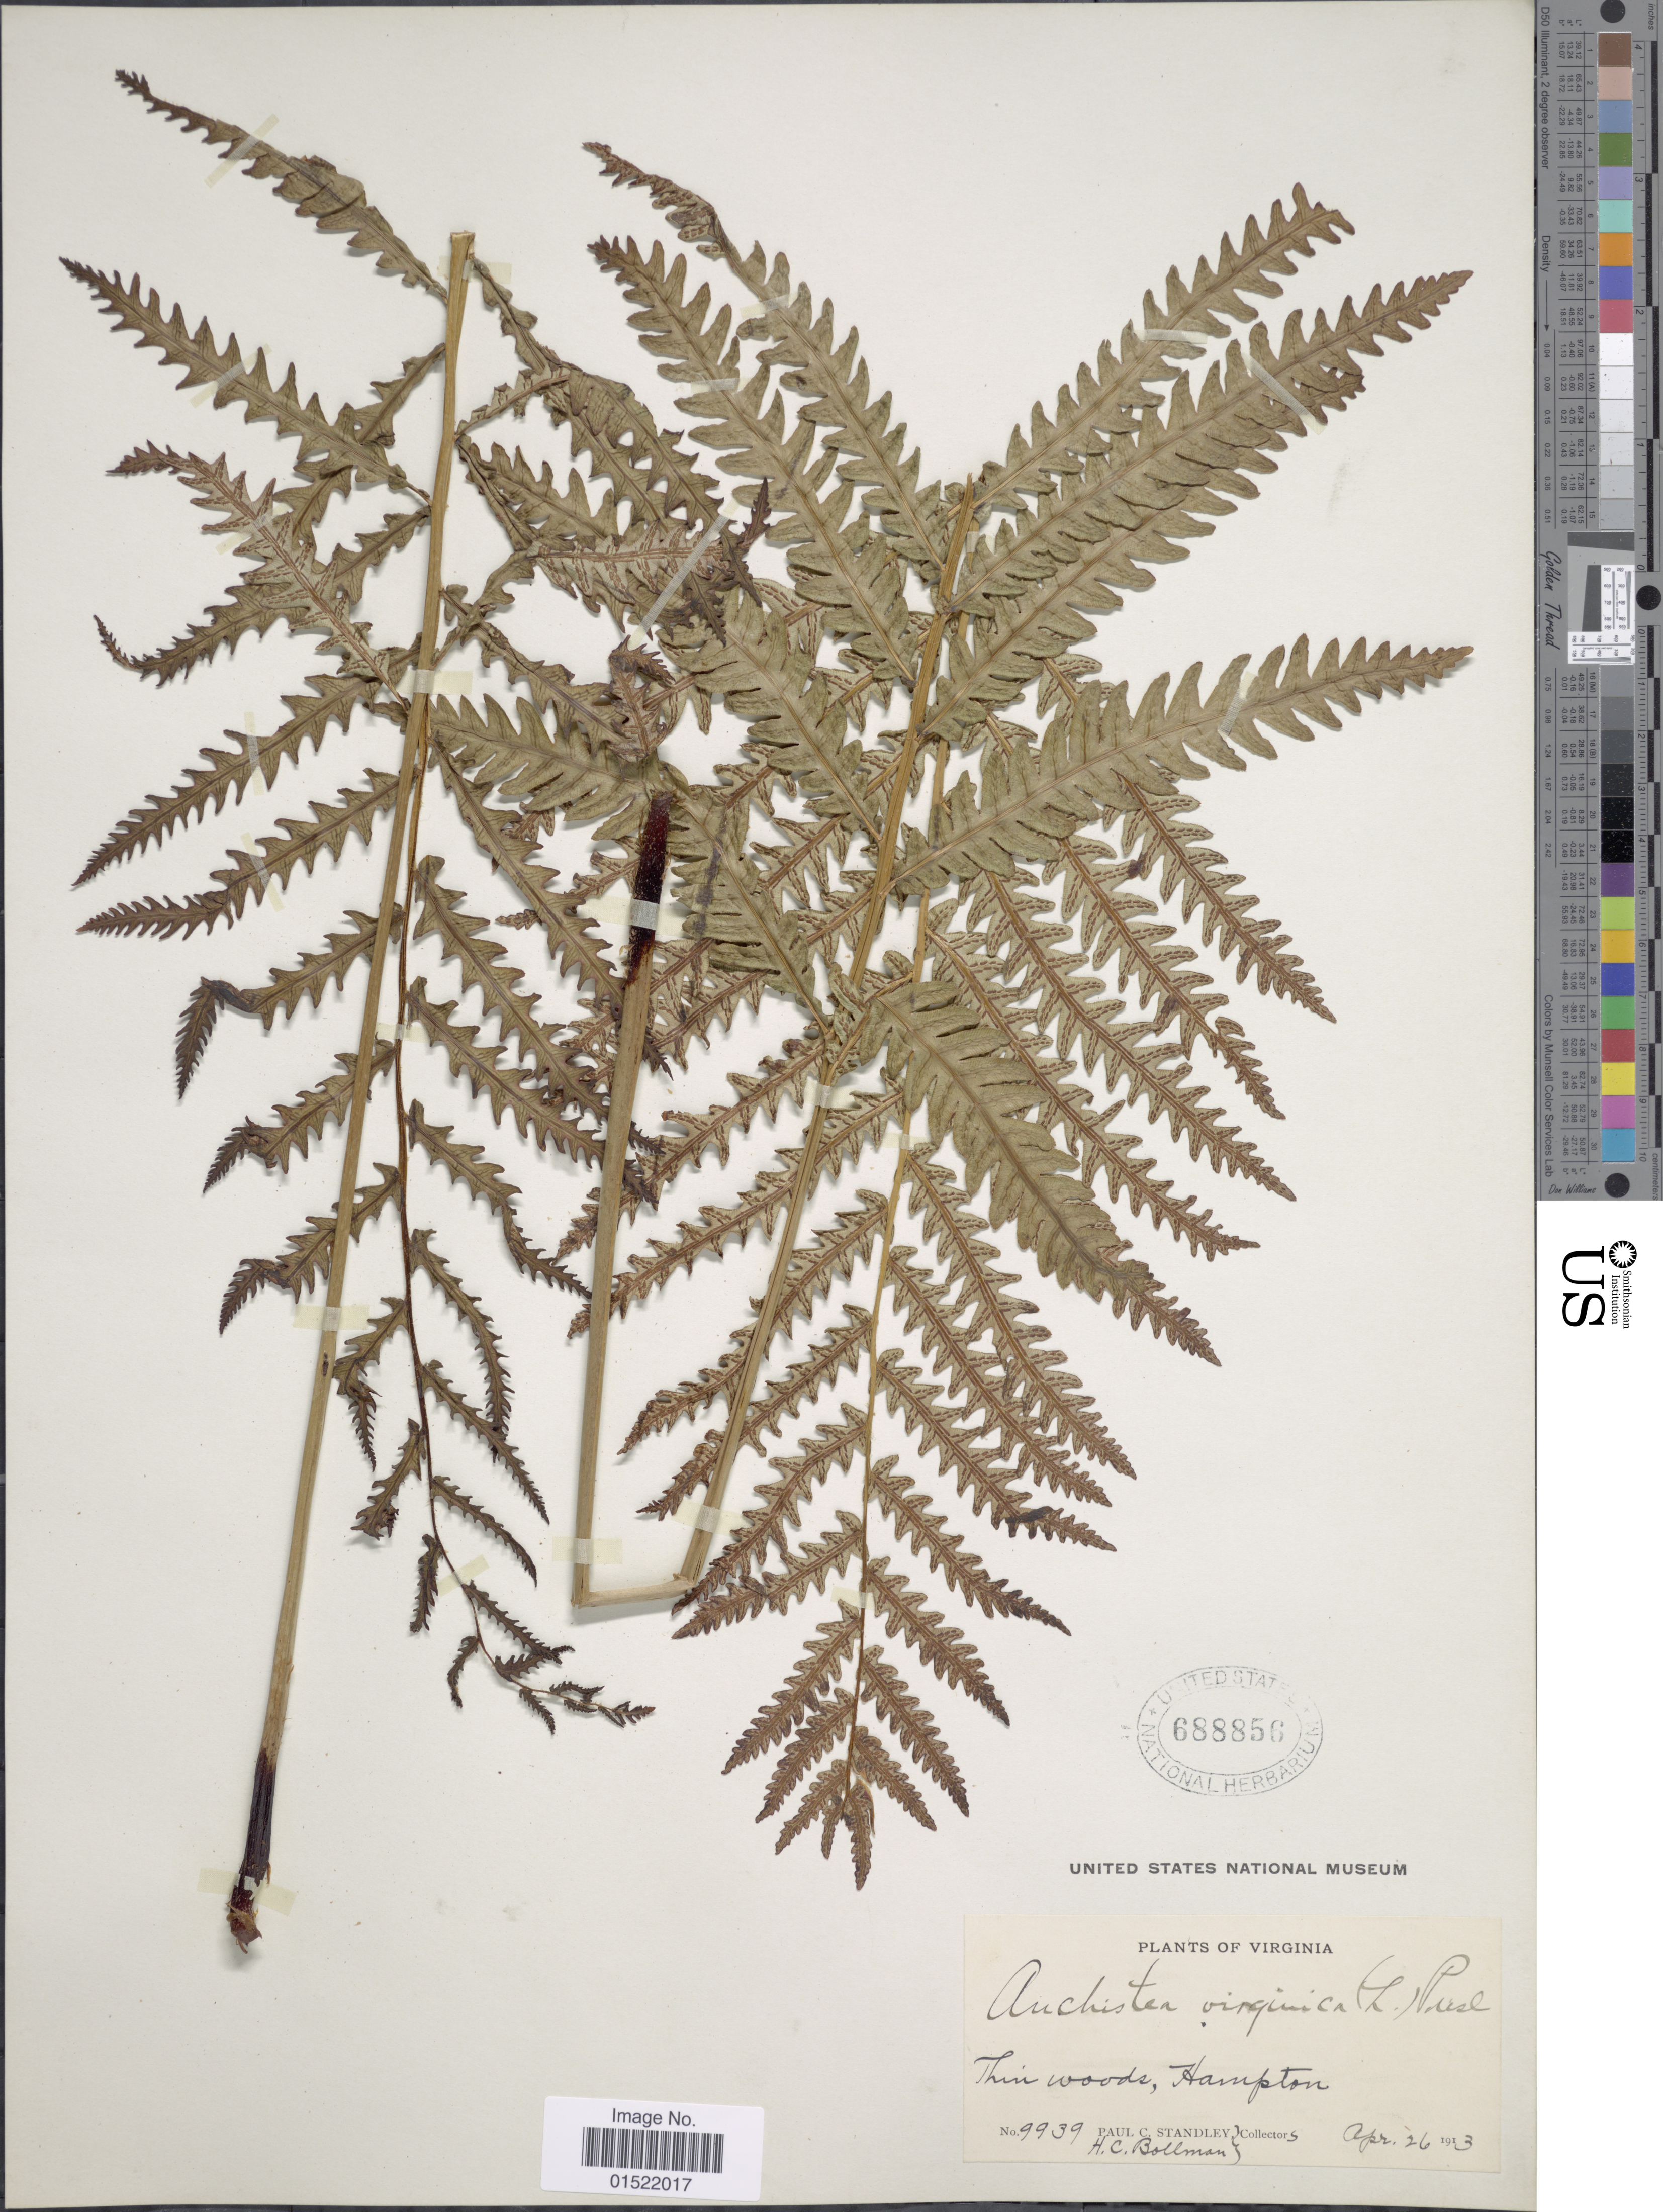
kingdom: Plantae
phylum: Tracheophyta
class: Polypodiopsida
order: Polypodiales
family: Blechnaceae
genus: Woodwardia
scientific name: Woodwardia virginica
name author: (L.) R.M. Sm.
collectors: P. C. Standley & H. C. Bollman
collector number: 9939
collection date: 1913-04-26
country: United States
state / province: Virginia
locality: Thin woods, Hampton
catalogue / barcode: US 688856